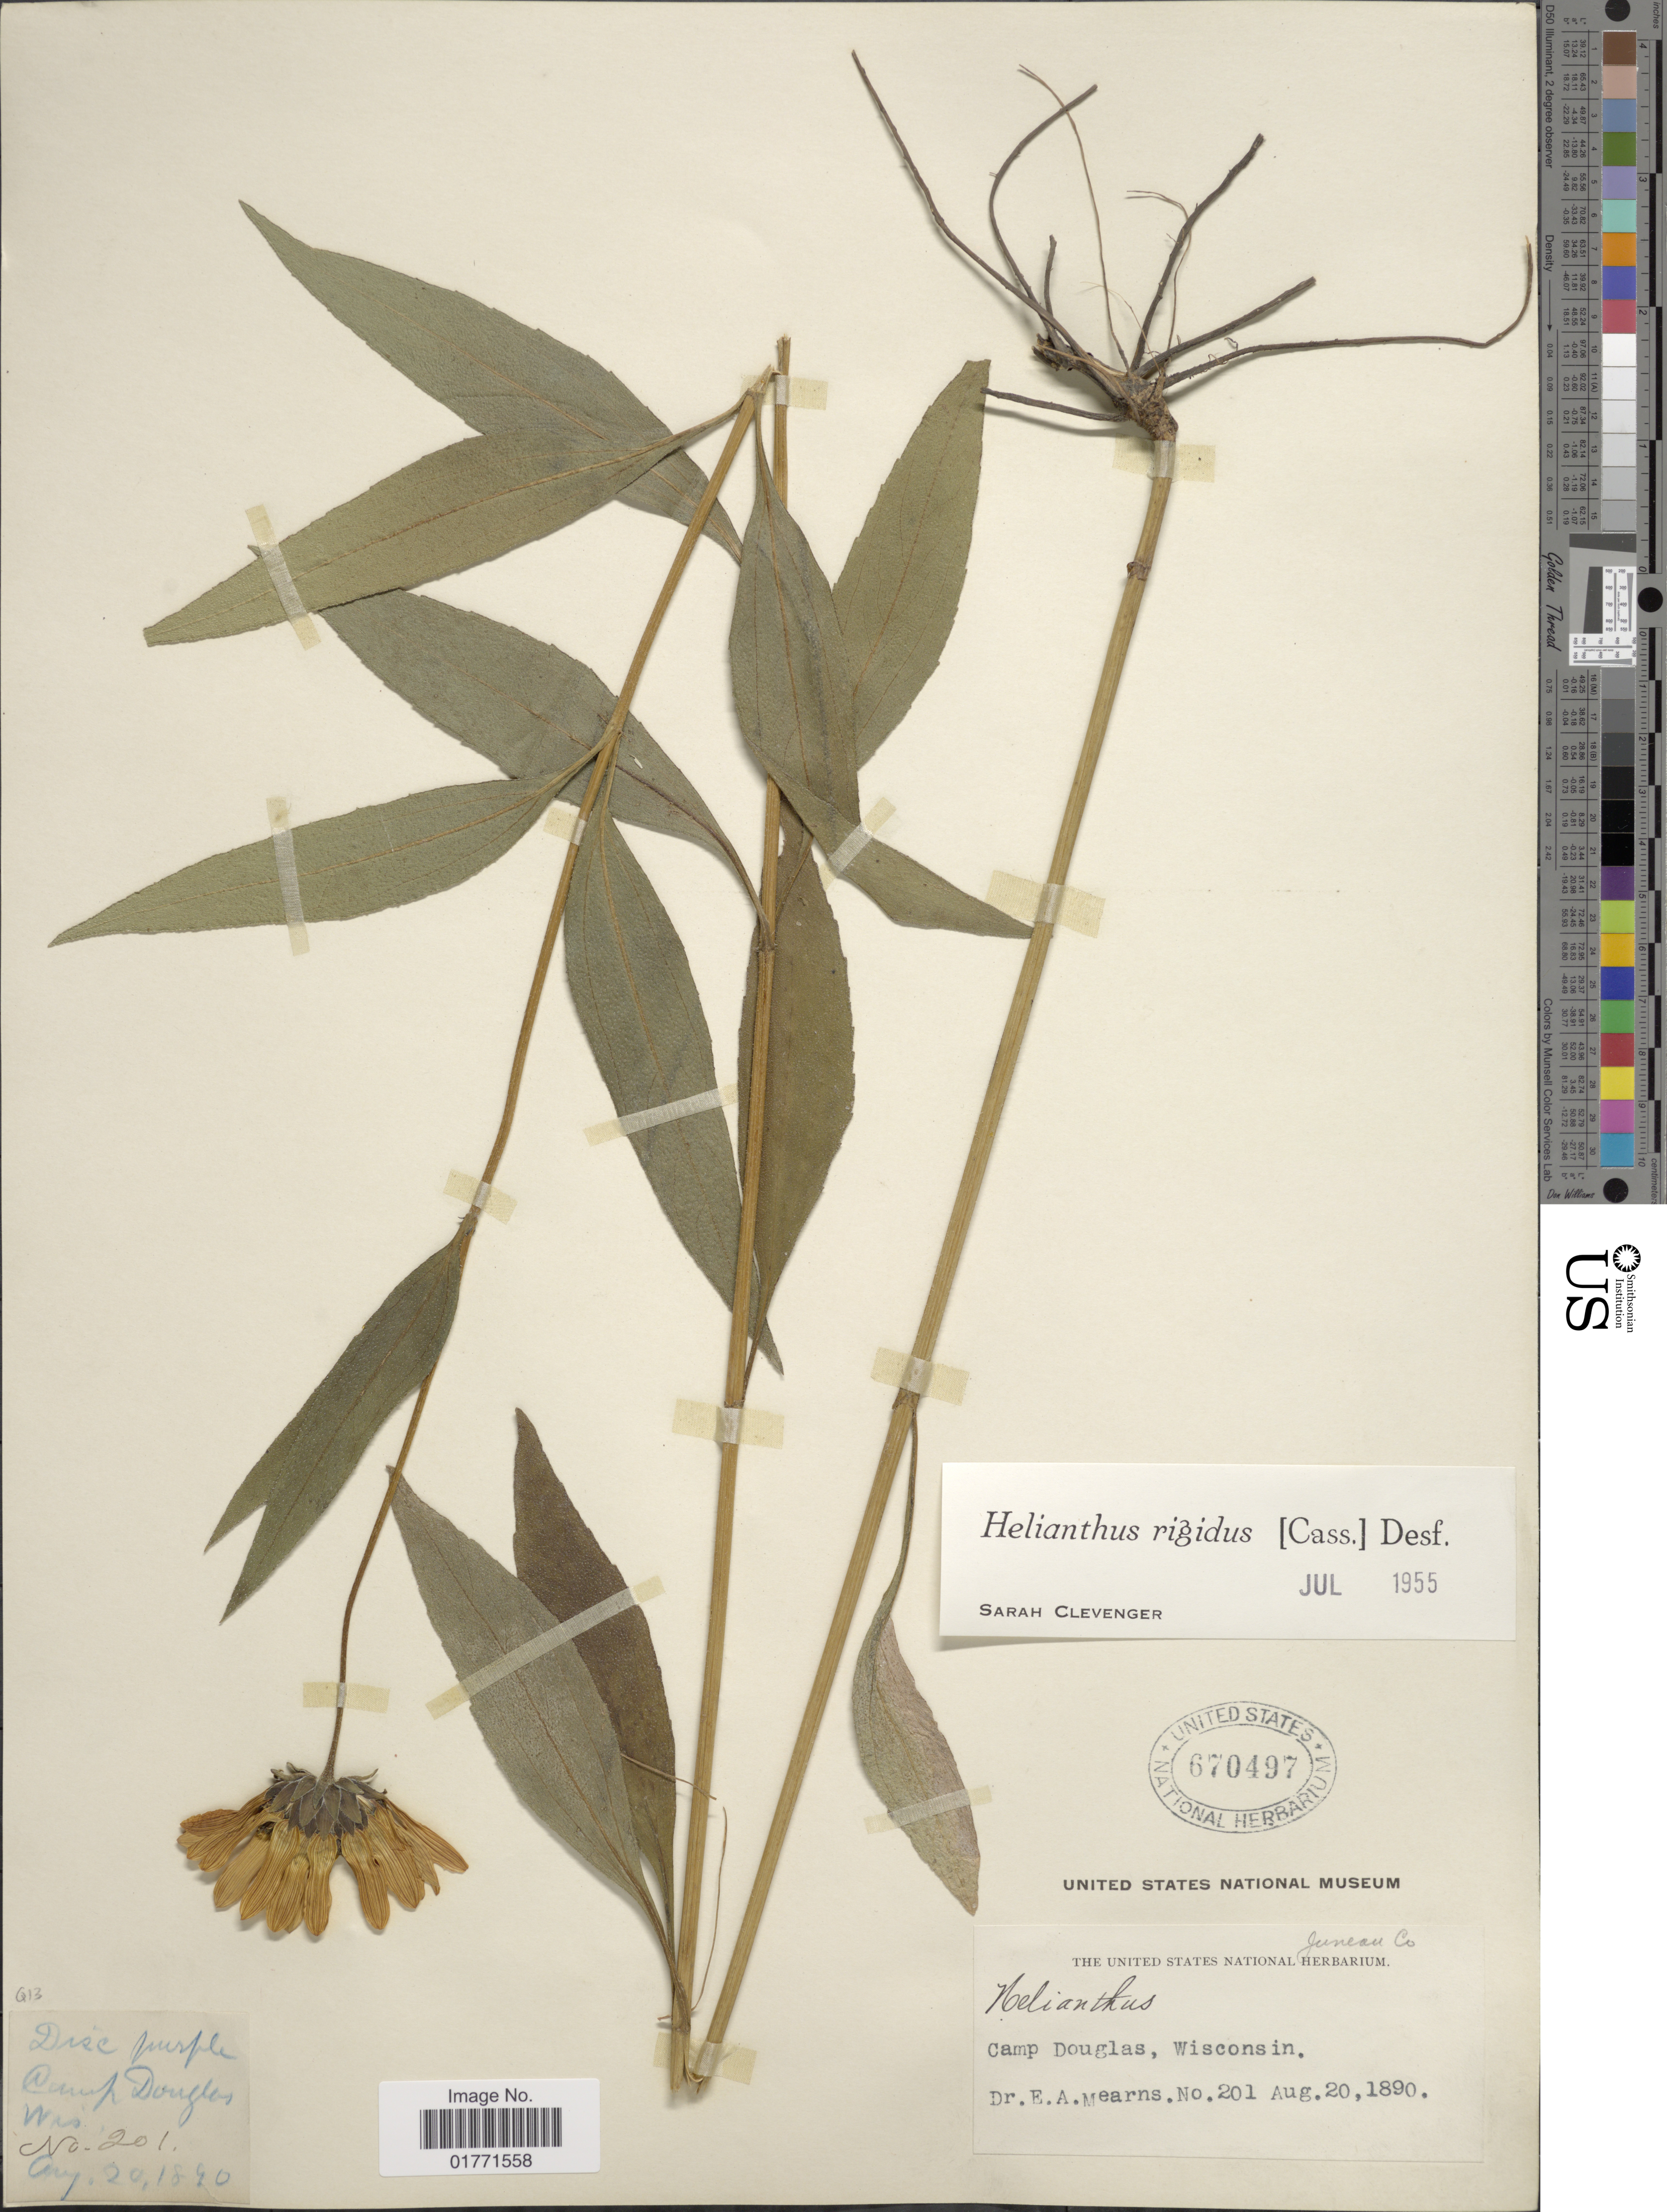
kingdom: Plantae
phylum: Tracheophyta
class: Magnoliopsida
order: Asterales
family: Asteraceae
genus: Helianthus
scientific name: Helianthus rigidus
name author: (Cass.) Desf.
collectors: E. A. Mearns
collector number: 201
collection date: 1890-08-20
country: United States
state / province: Wisconsin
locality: Camp Douglas. Wisconsin.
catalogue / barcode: US 670497